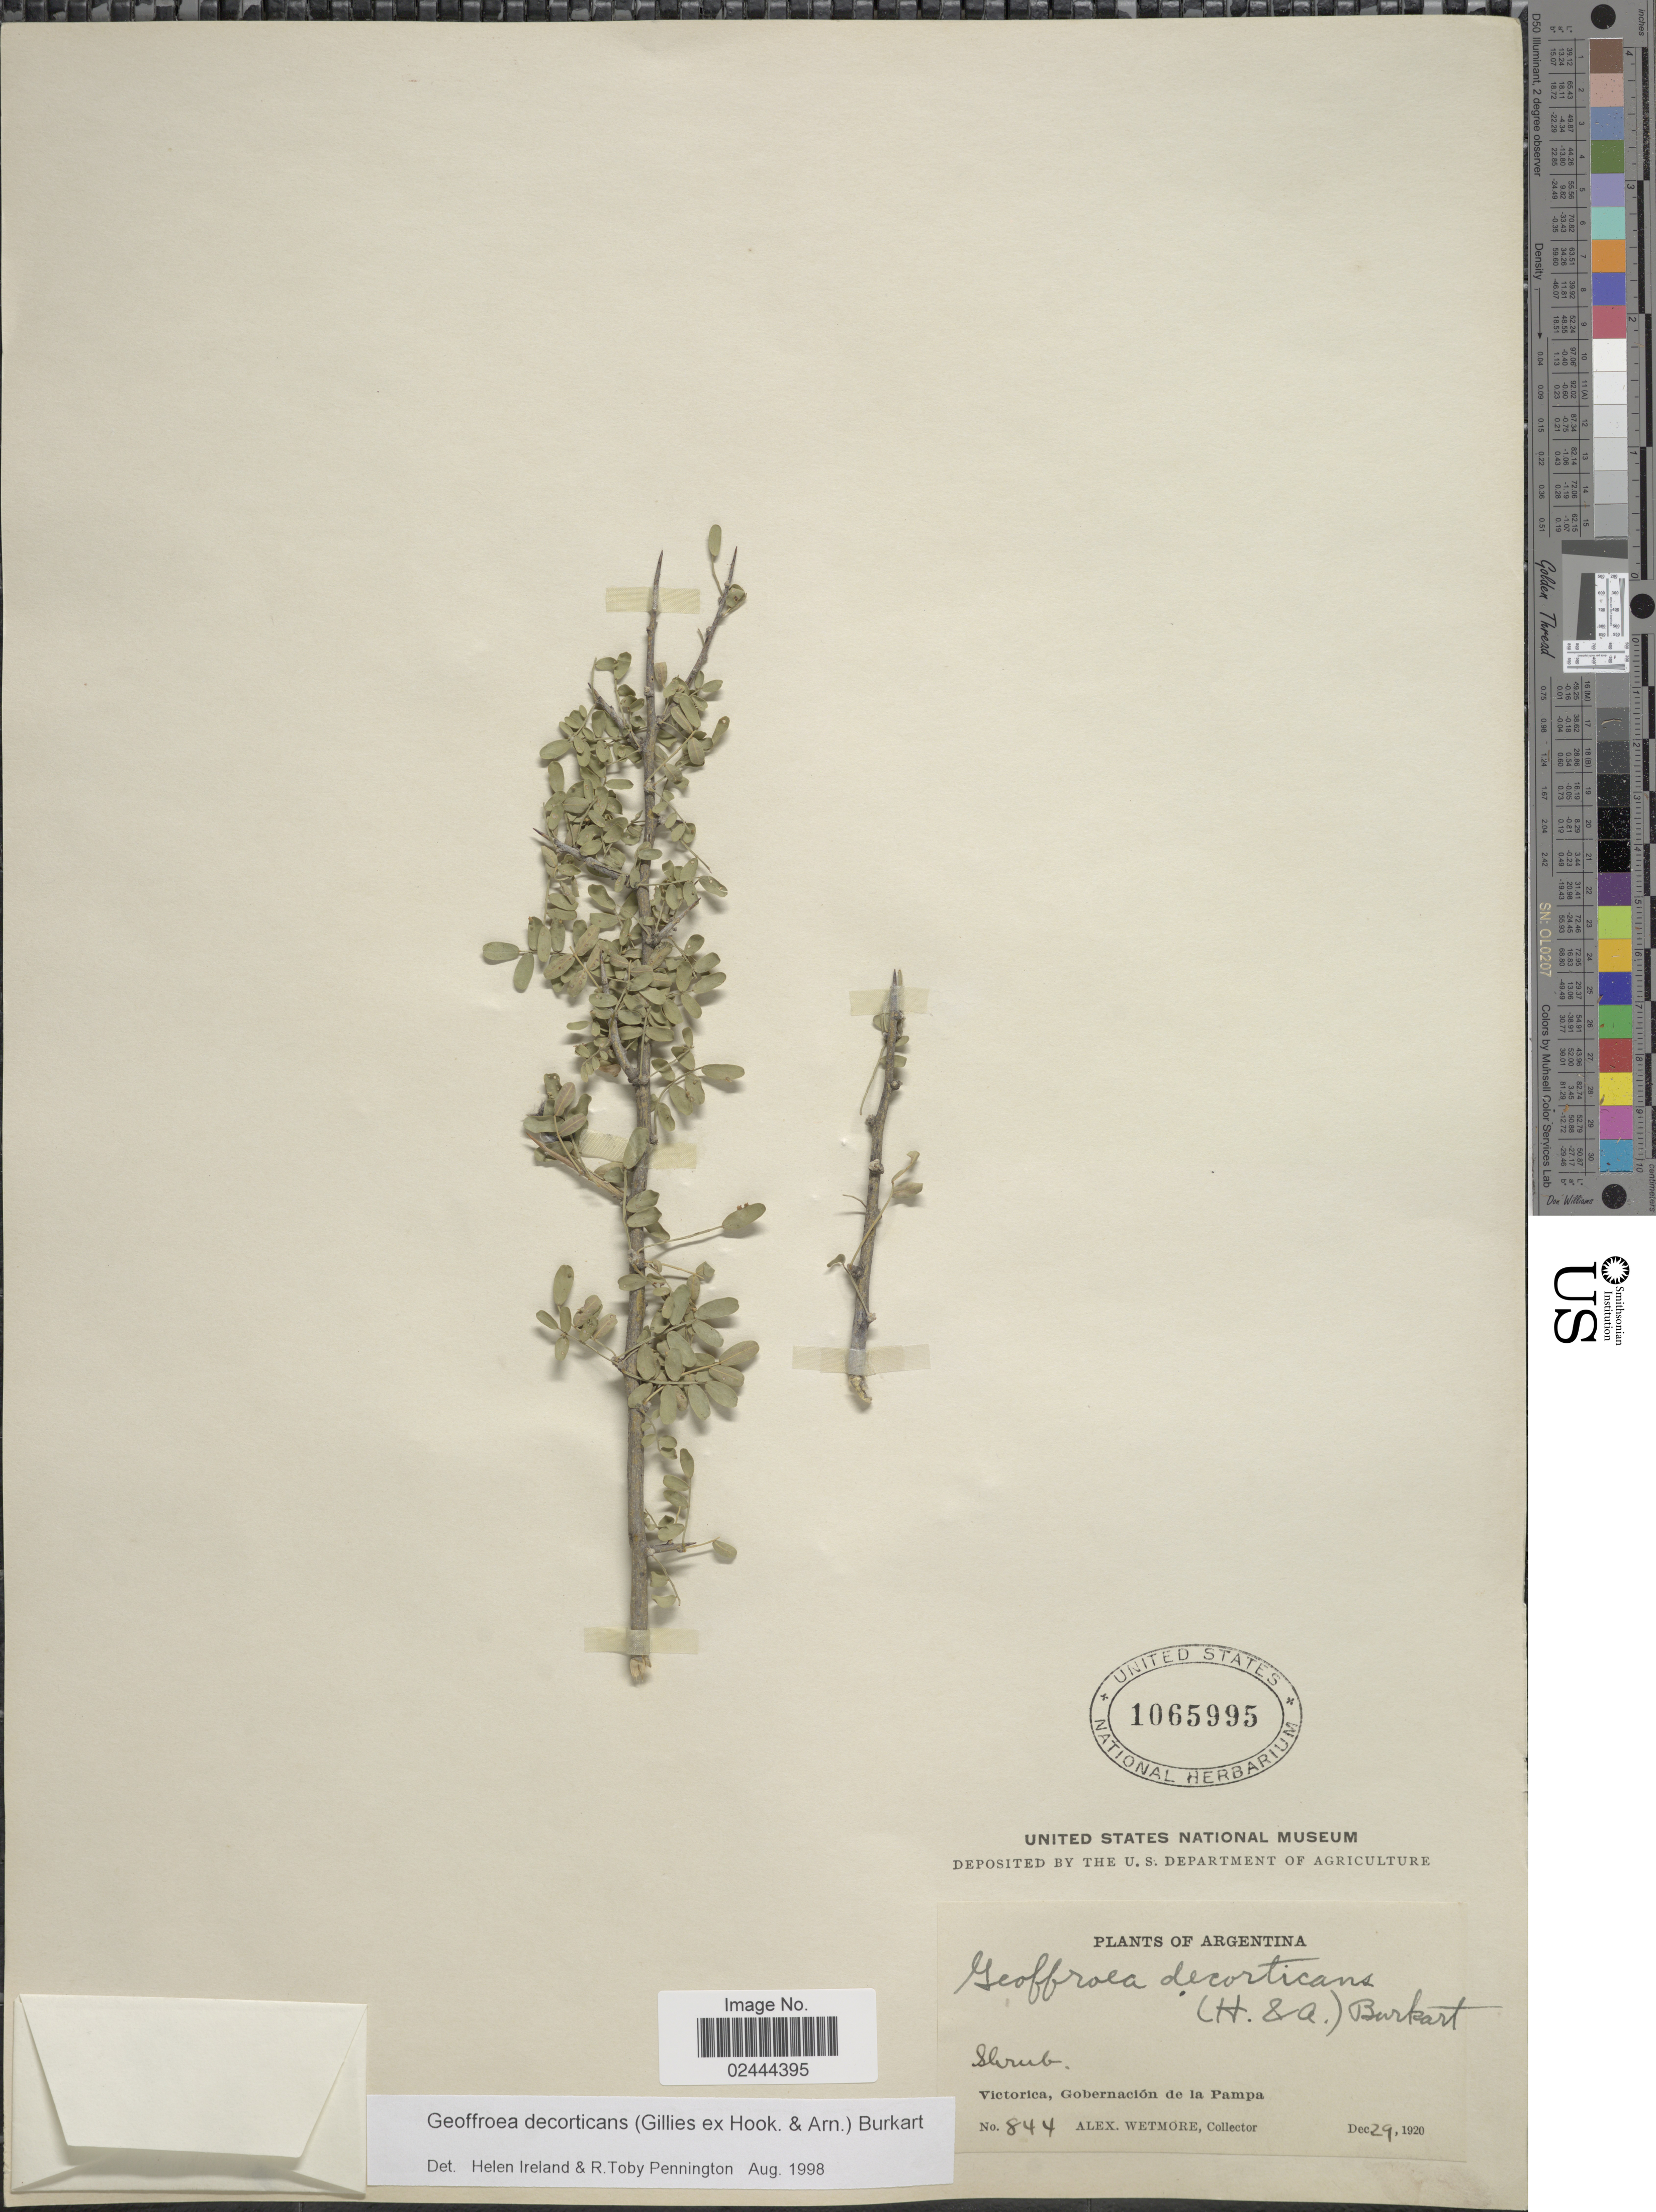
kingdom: Plantae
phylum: Tracheophyta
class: Magnoliopsida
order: Fabales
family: Fabaceae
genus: Geoffroea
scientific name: Geoffroea decorticans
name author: (Gillies ex Hook. & Arn.) Burkart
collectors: A. Wetmore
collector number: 844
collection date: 1920-12-29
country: Argentina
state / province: La Pampa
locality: Victoria, Gobernacion de la Pampa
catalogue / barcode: US 1065995